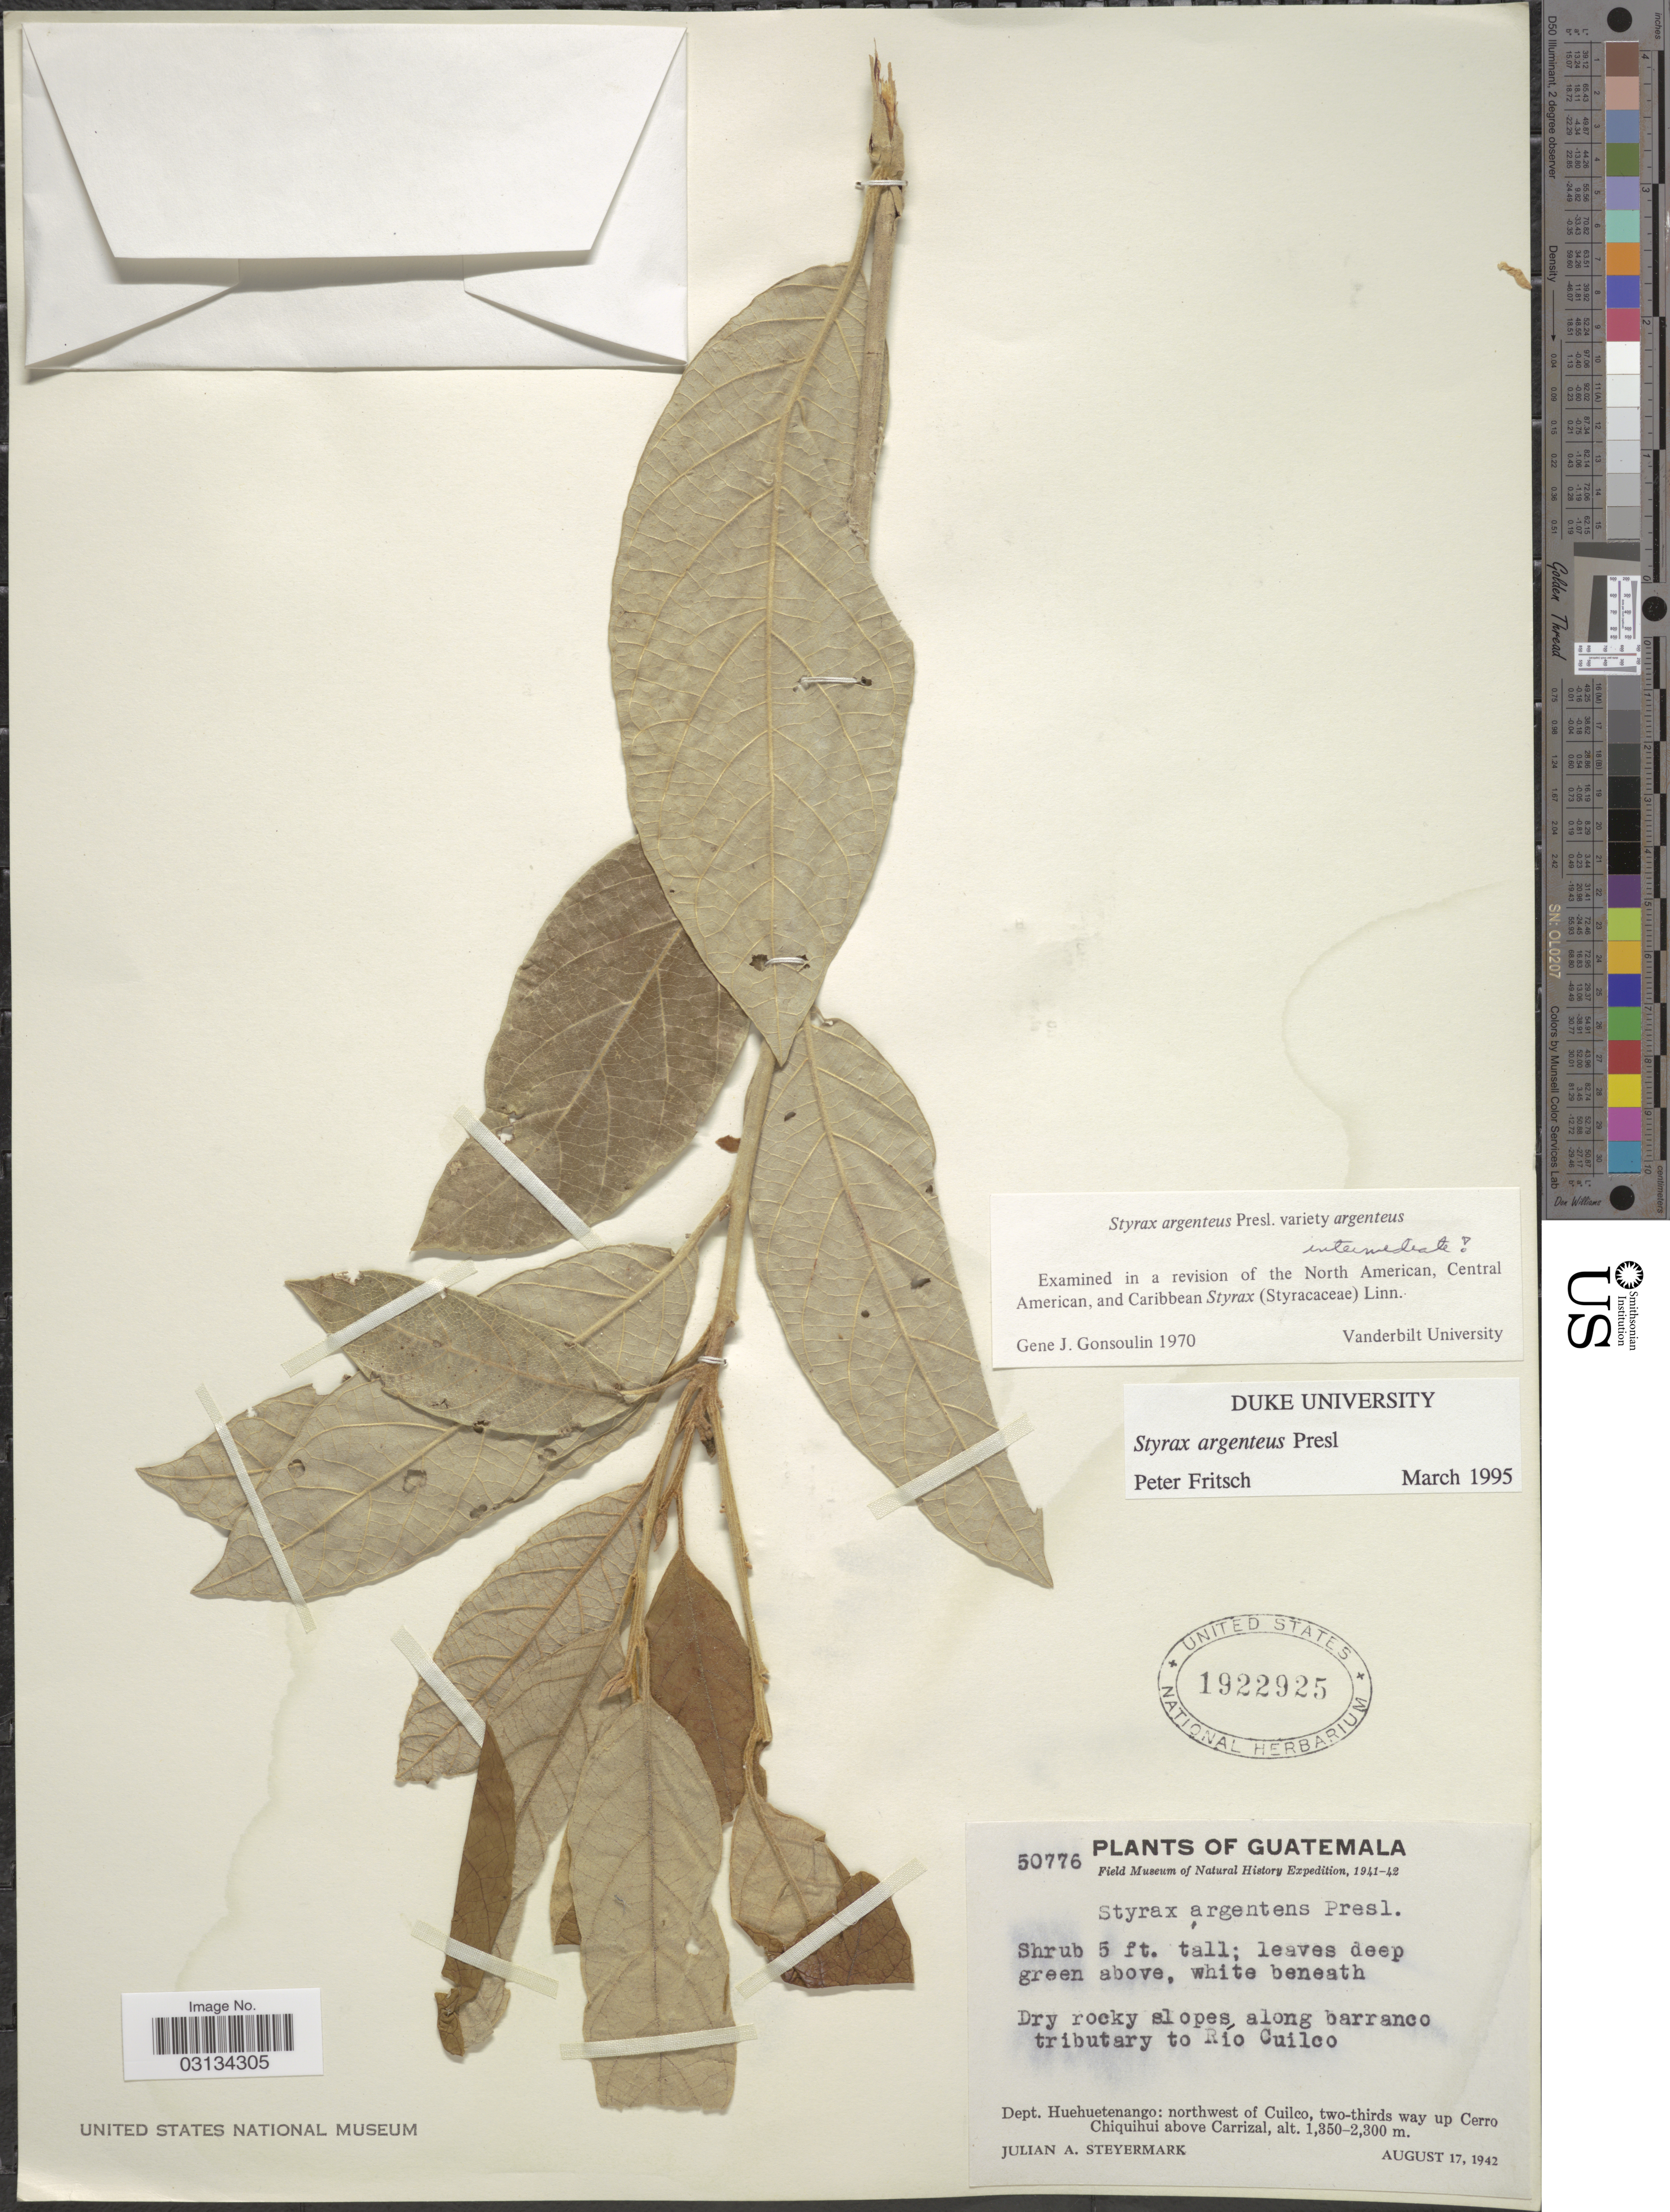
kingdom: Plantae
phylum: Tracheophyta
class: Magnoliopsida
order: Ericales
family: Styracaceae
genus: Styrax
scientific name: Styrax argenteus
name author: C. Presl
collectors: J. Steyermark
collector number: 50776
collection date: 1942-08-17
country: Guatemala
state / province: Huehuetenango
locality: Along barranco tributary to Río Cuilco. Dept. Huehuetenango: northwest of Cuilco, two-thirds way up Cerro Chiquihui above Carrizal.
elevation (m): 1350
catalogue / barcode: US 1922925